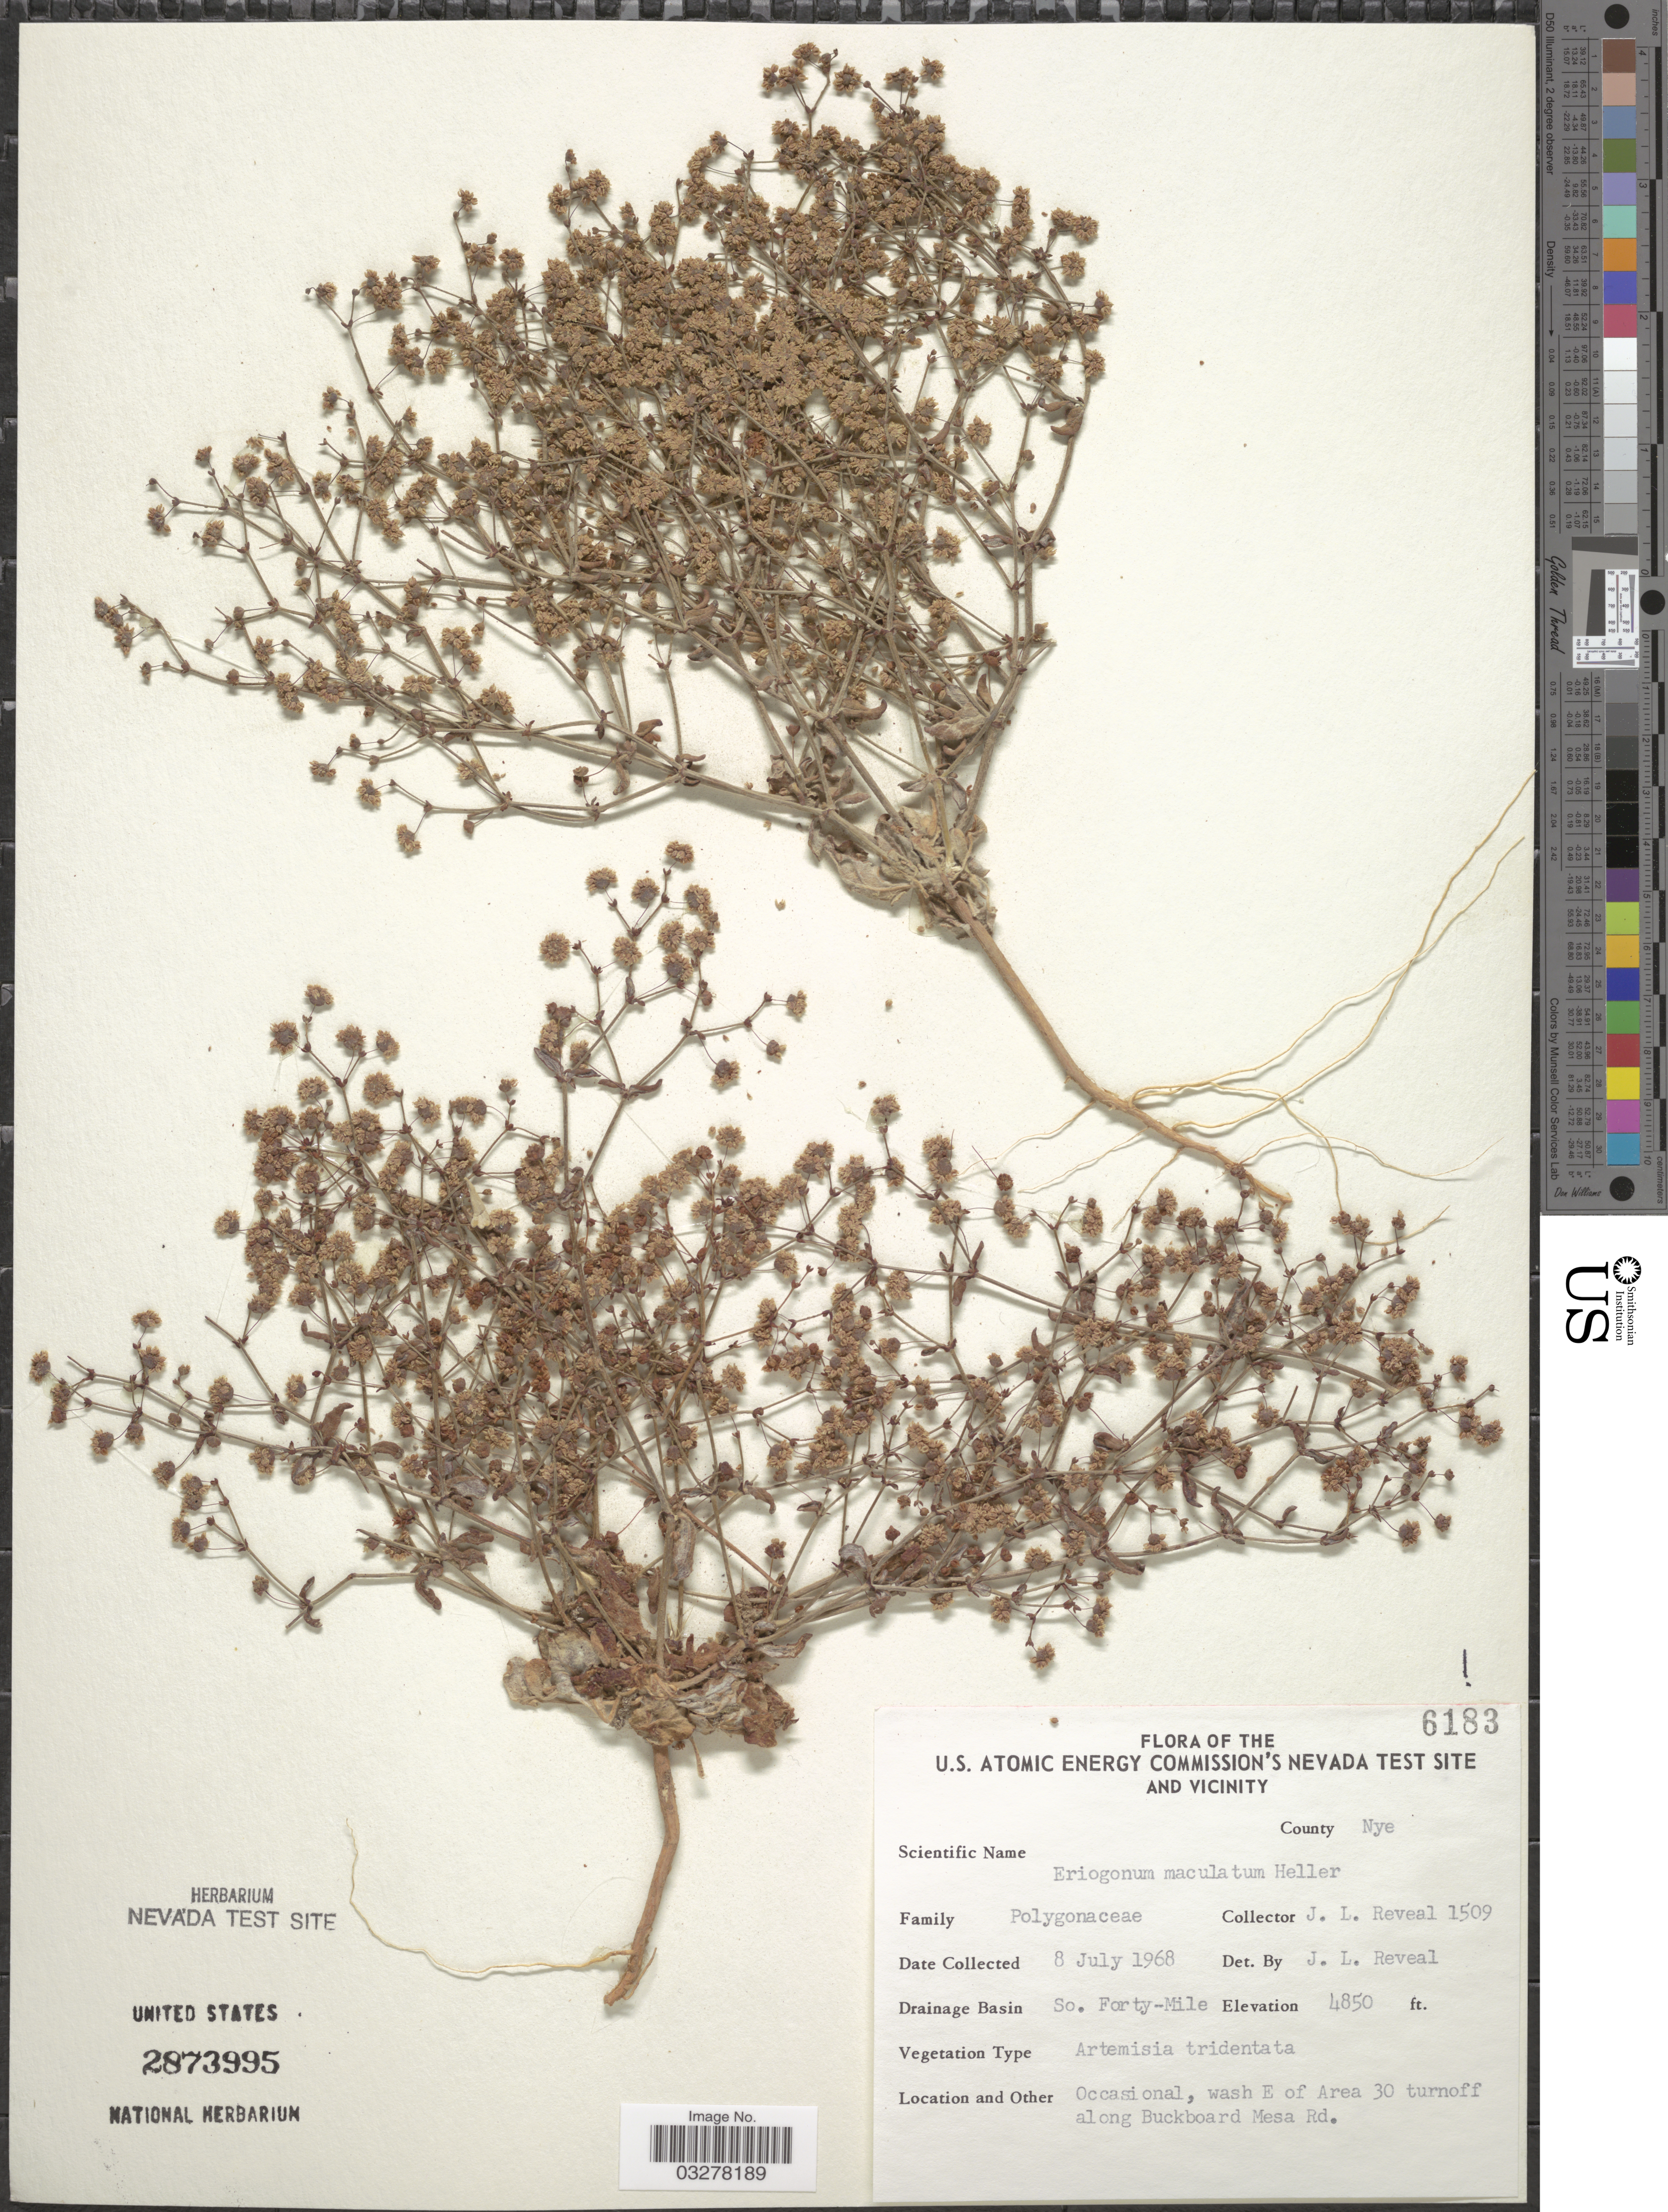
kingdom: Plantae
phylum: Tracheophyta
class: Magnoliopsida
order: Caryophyllales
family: Polygonaceae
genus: Eriogonum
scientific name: Eriogonum maculatum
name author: A. Heller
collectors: J. L. Reveal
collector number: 1509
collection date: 1968-07-08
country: United States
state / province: Nevada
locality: The U.S. Atomic Energy Commission's Nevada Test Site and Vicinity. County Nye. Drainage Basin So, Forty-Mile. Wash E of Area 30 turnoff along Buckboard Mesa Rd.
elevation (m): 1478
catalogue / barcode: US 2873995